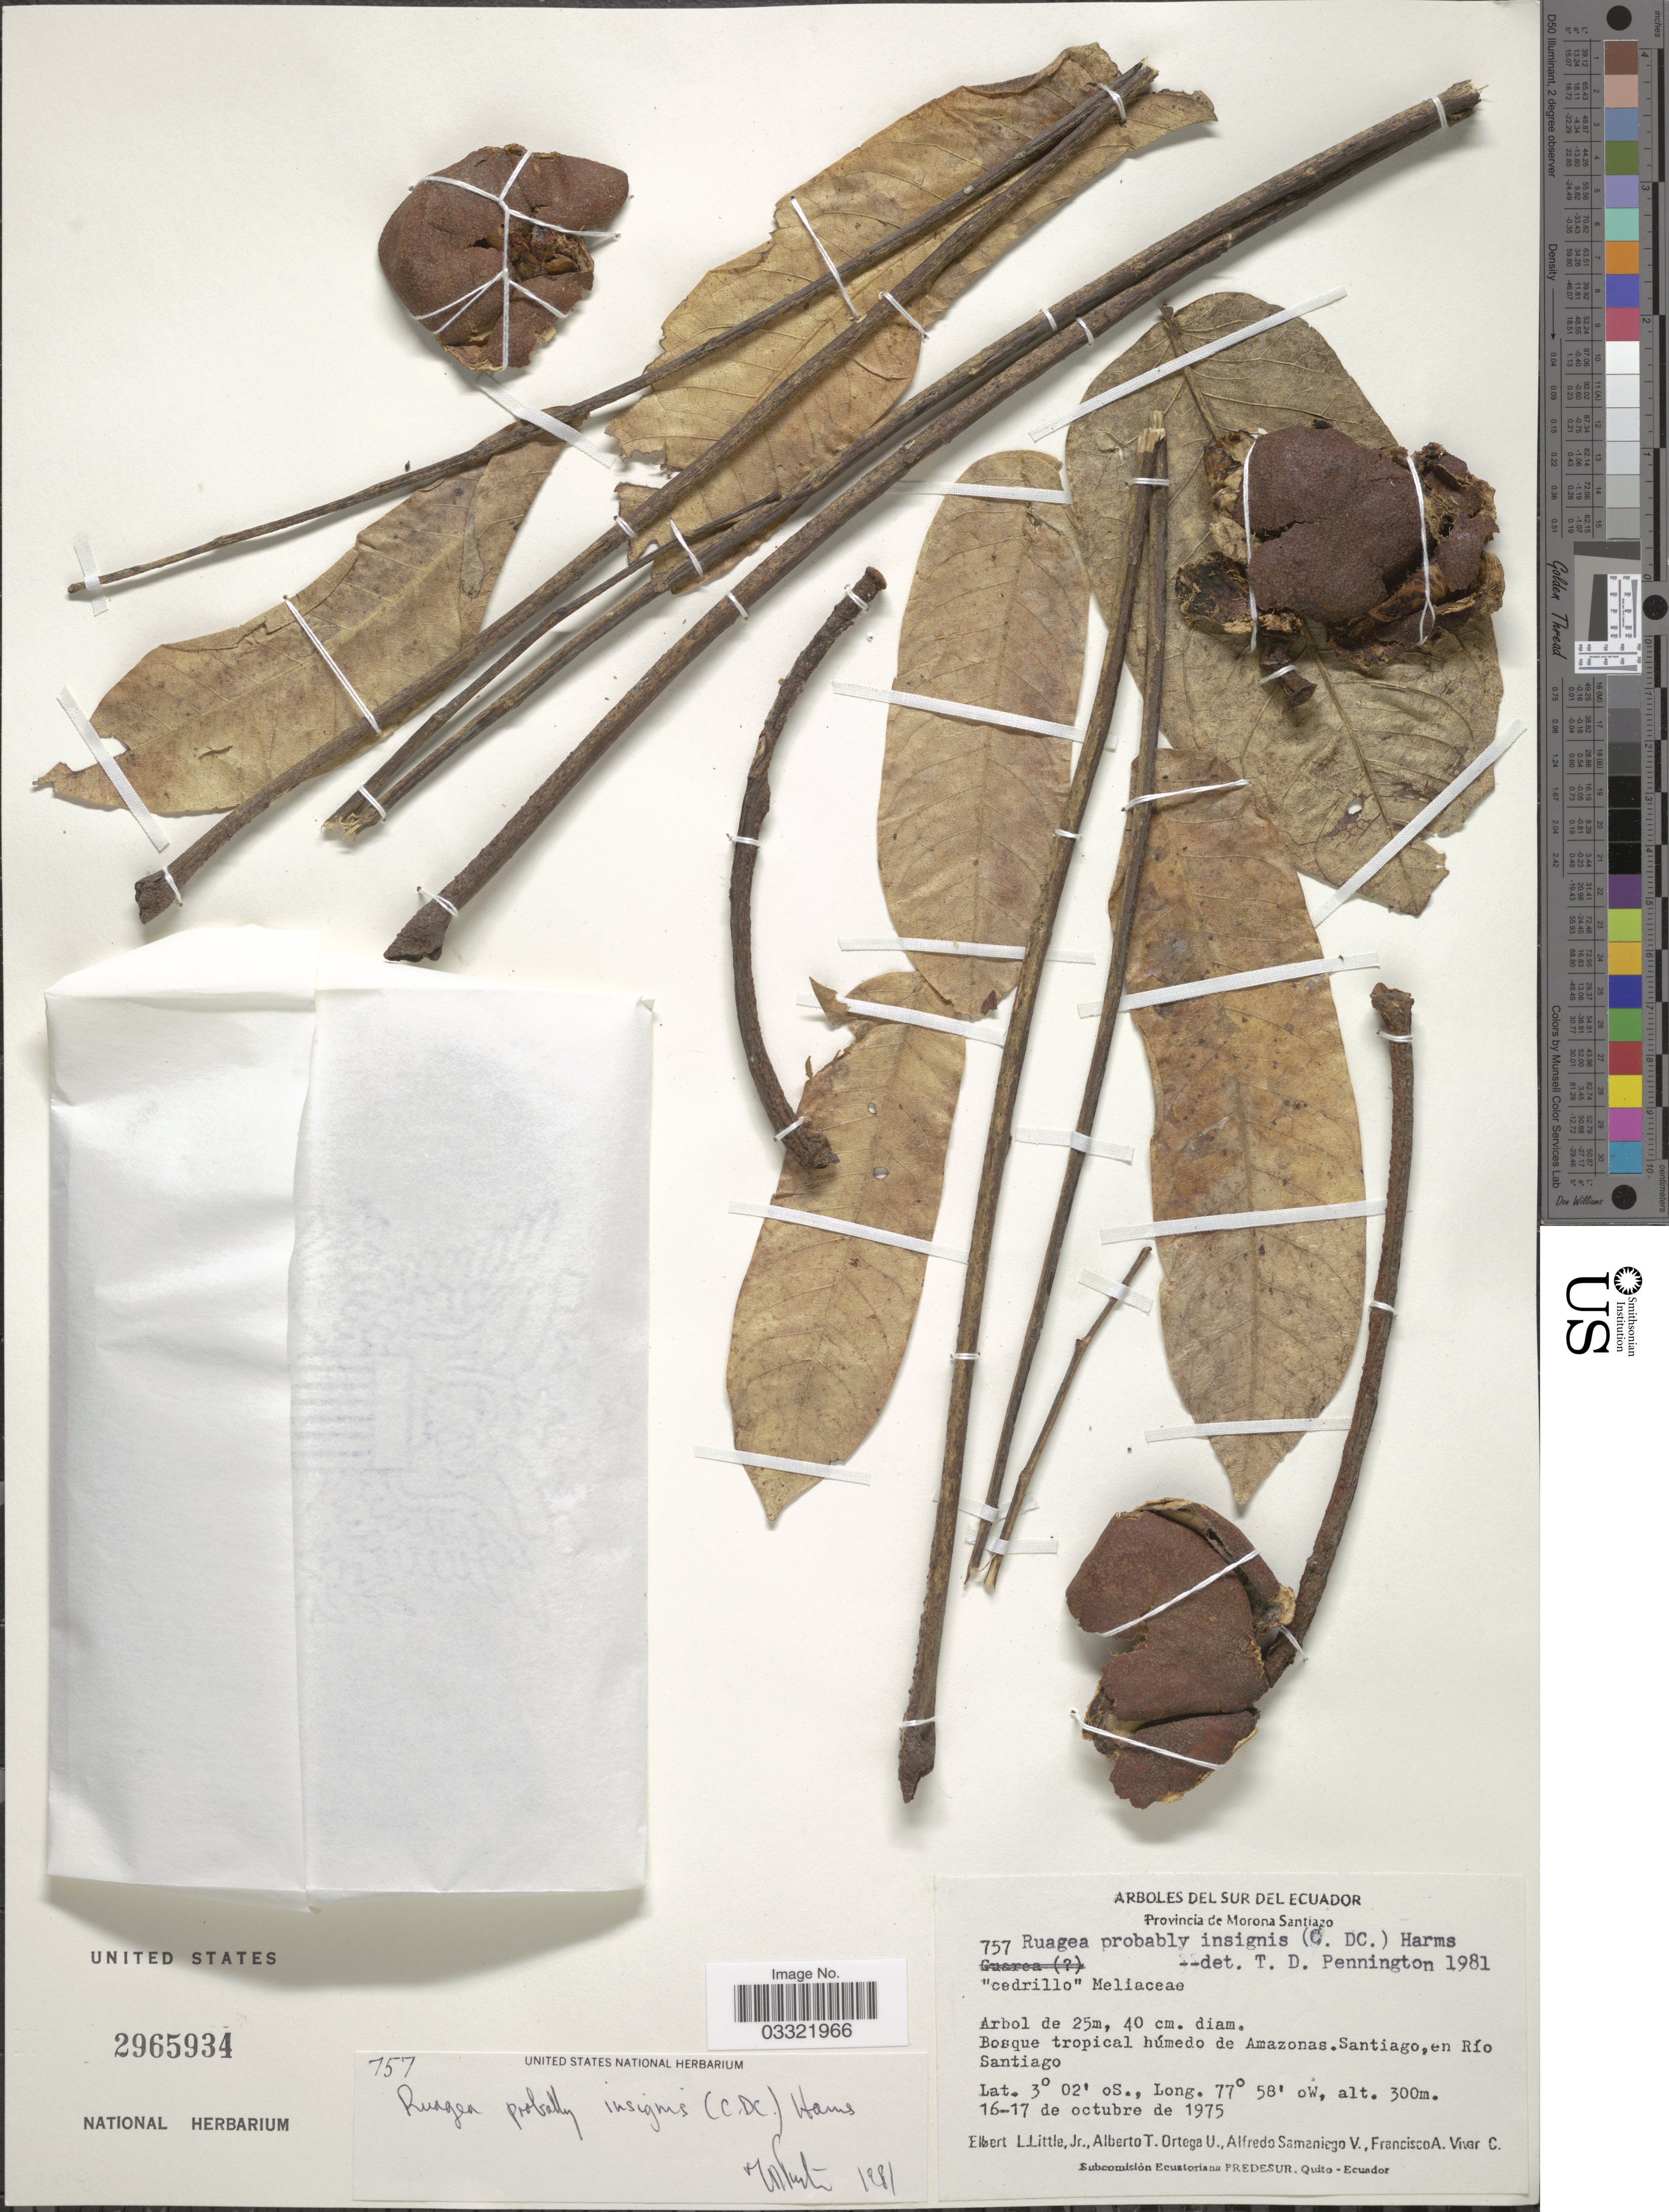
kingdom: Plantae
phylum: Tracheophyta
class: Magnoliopsida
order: Sapindales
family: Meliaceae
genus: Ruagea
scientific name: Ruagea insignis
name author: (C. DC.) T.D. Penn.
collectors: E. L. Little, A. T. Ortega U., A. V. Samaniego & F. A. Vivar C.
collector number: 757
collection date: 1975-10-16/1975-10-17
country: Ecuador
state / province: Morona-Santiago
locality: Bosque tropical húmedo de Amazonas. Santiago, en Río Santiago.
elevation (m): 300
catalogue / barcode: US 2965934